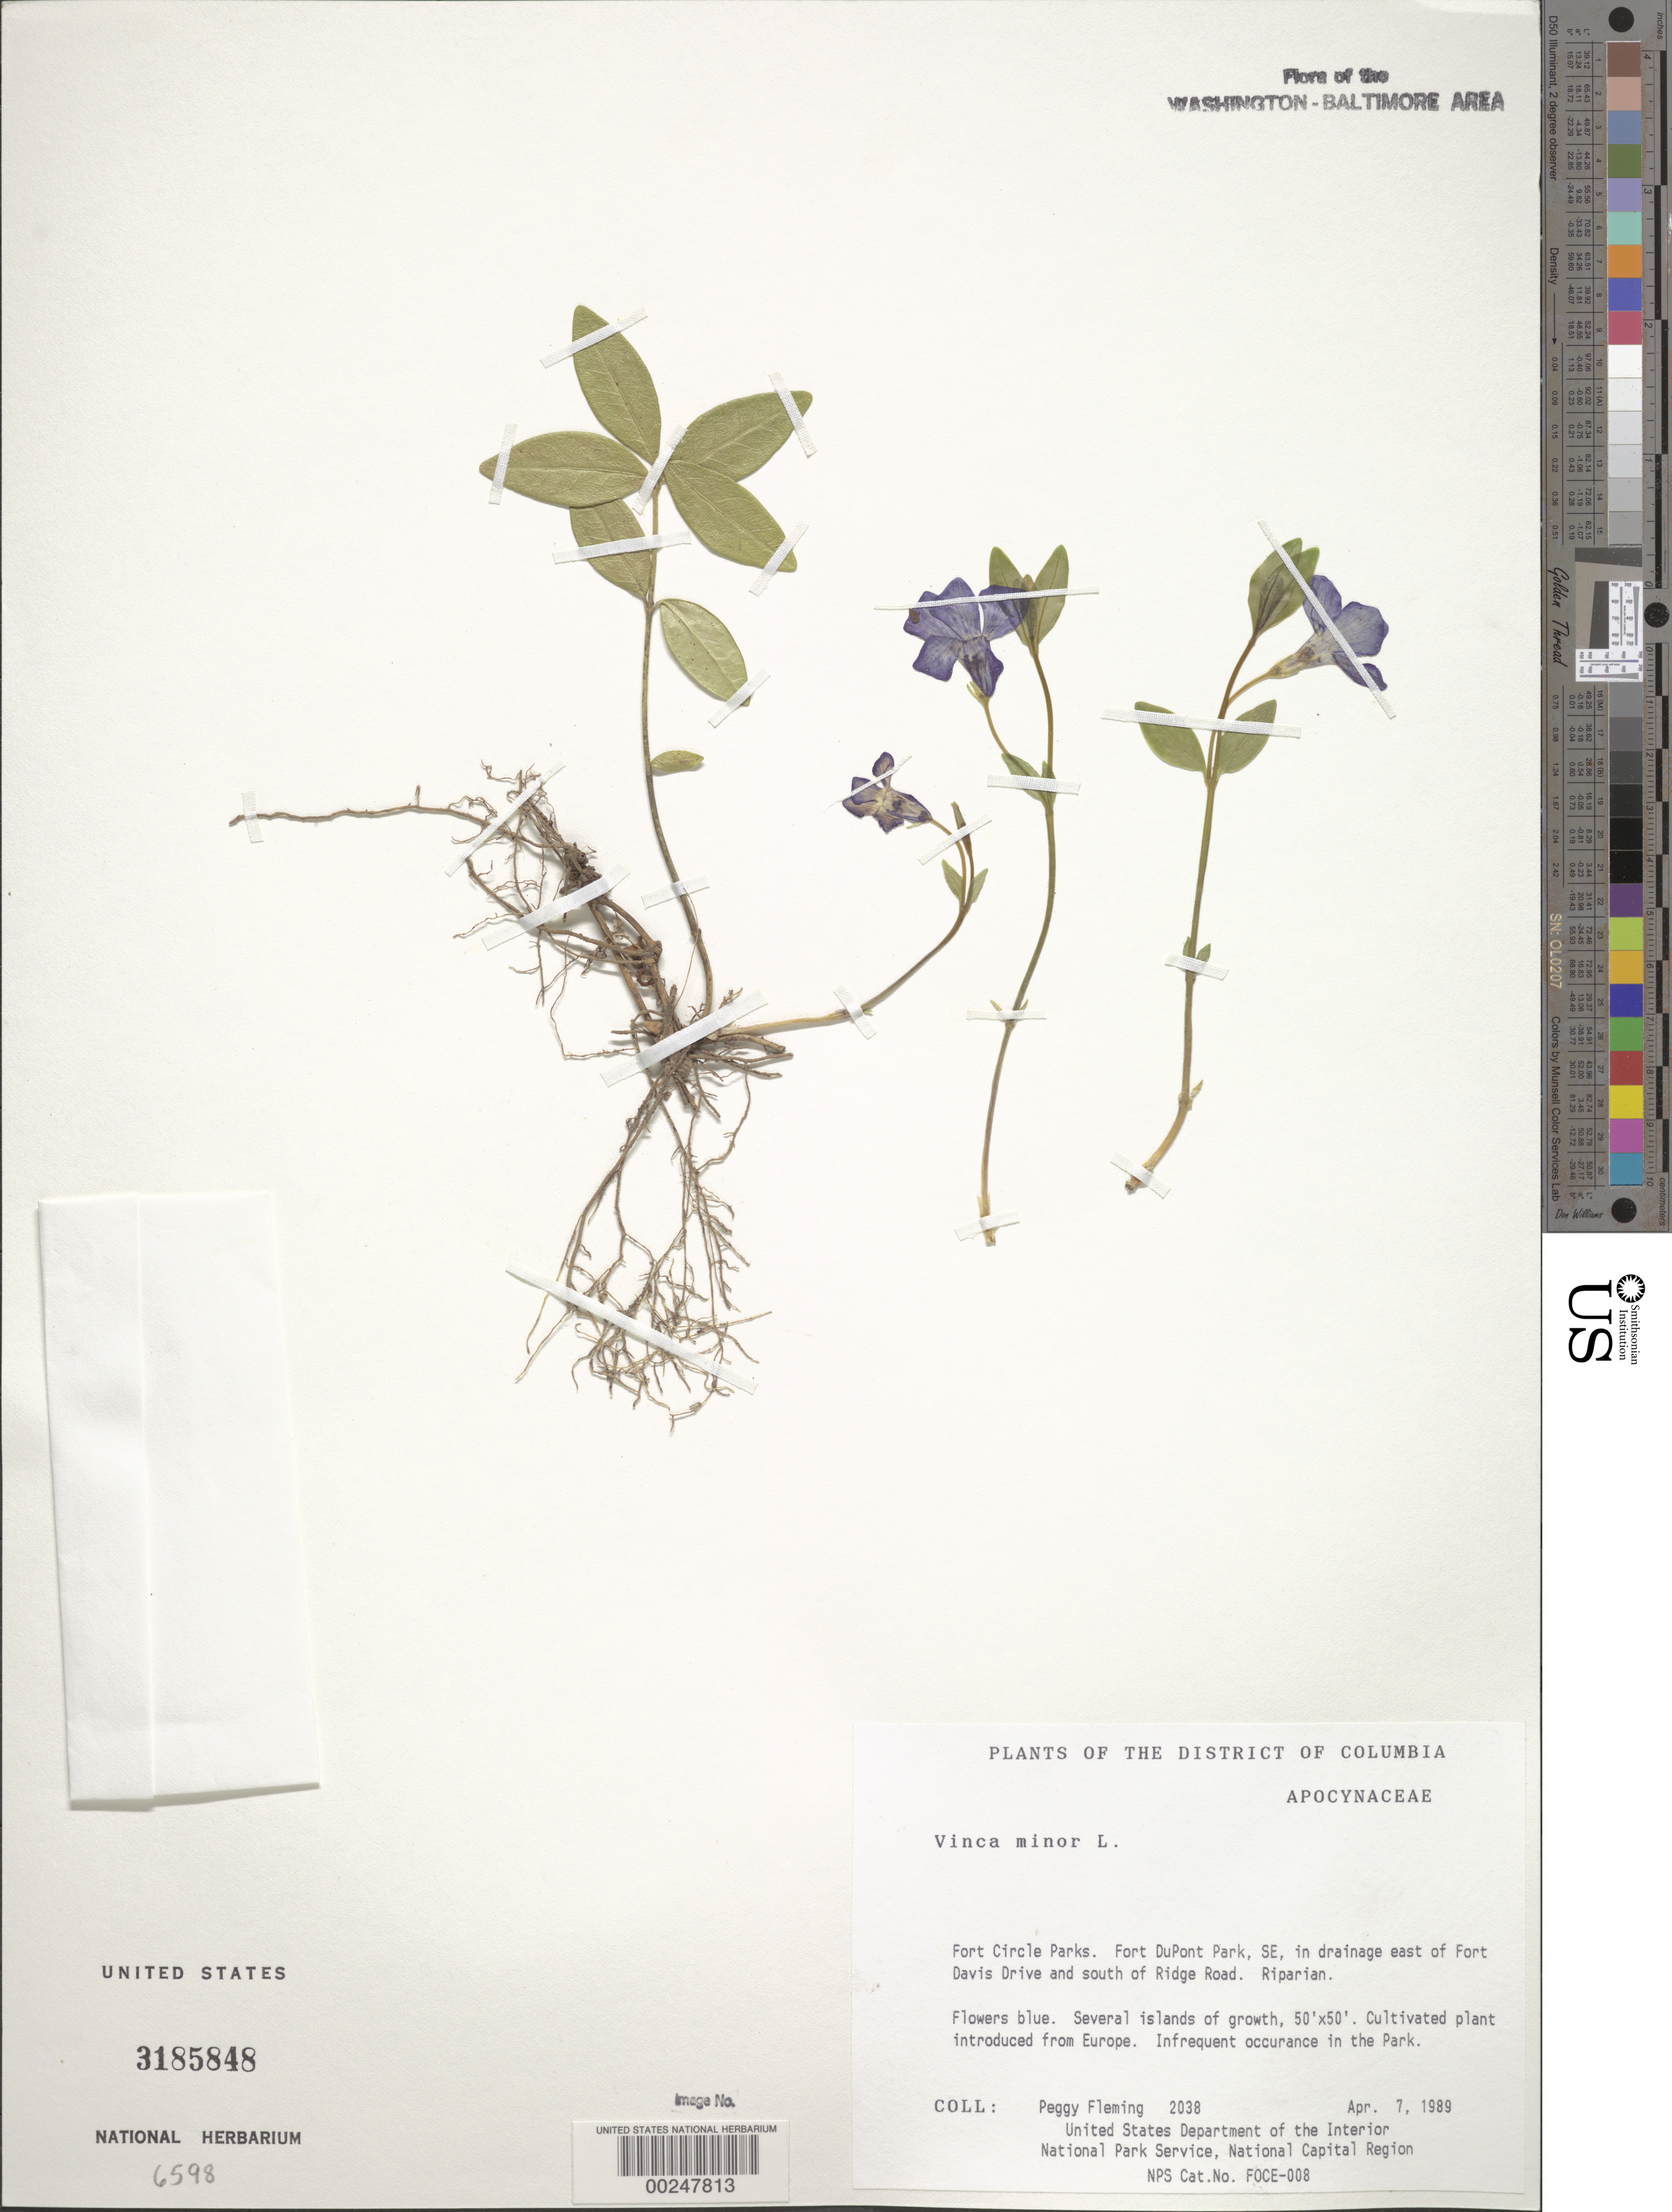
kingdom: Plantae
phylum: Tracheophyta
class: Magnoliopsida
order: Gentianales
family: Apocynaceae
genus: Vinca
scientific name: Vinca minor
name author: L.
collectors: P. Fleming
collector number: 2038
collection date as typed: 07 Apr 1989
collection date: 1989-04-07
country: United States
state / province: District of Columbia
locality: Fort Circle Parks, Fort Dupont Park, SE, E of Fort Davis Dr and S of Ridge Rd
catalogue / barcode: US 3185848